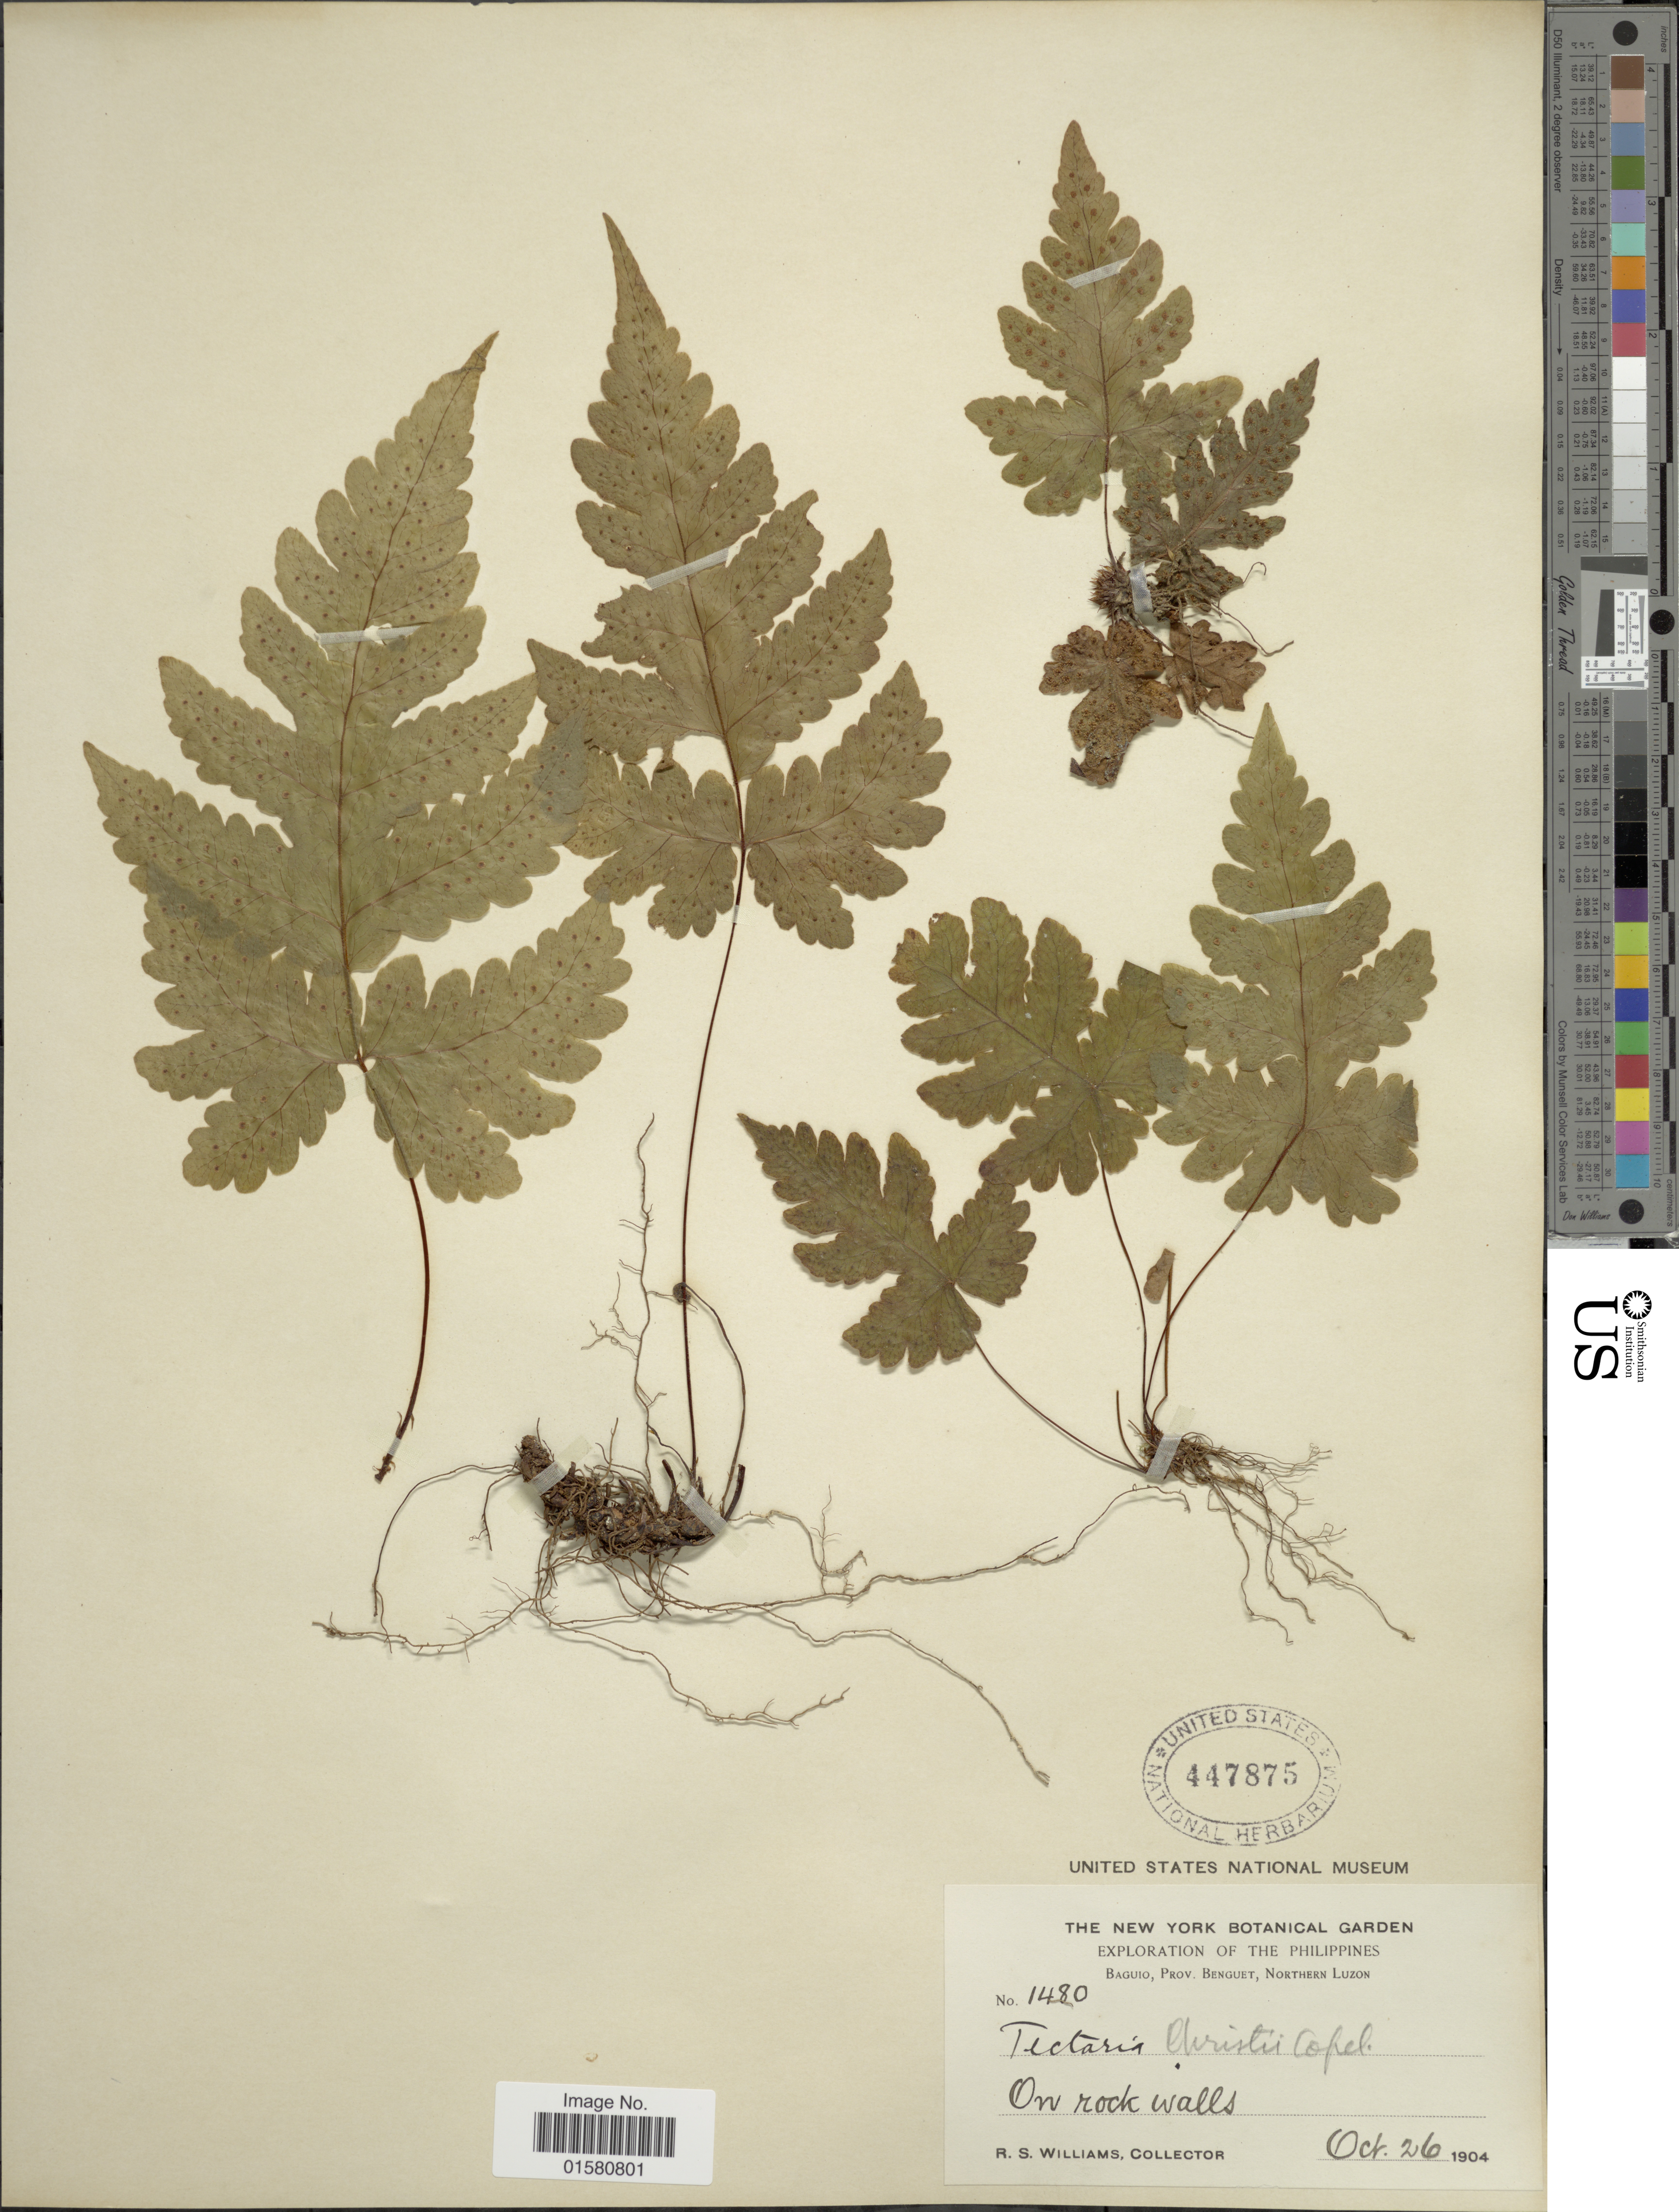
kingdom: Plantae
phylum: Tracheophyta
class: Polypodiopsida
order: Polypodiales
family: Tectariaceae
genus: Tectaria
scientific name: Tectaria christii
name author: Copel.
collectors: R. S. Williams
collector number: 1480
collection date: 1904-10-26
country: Philippines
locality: Baguio, Prov. Benguet, Northern Luzon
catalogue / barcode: US 447875